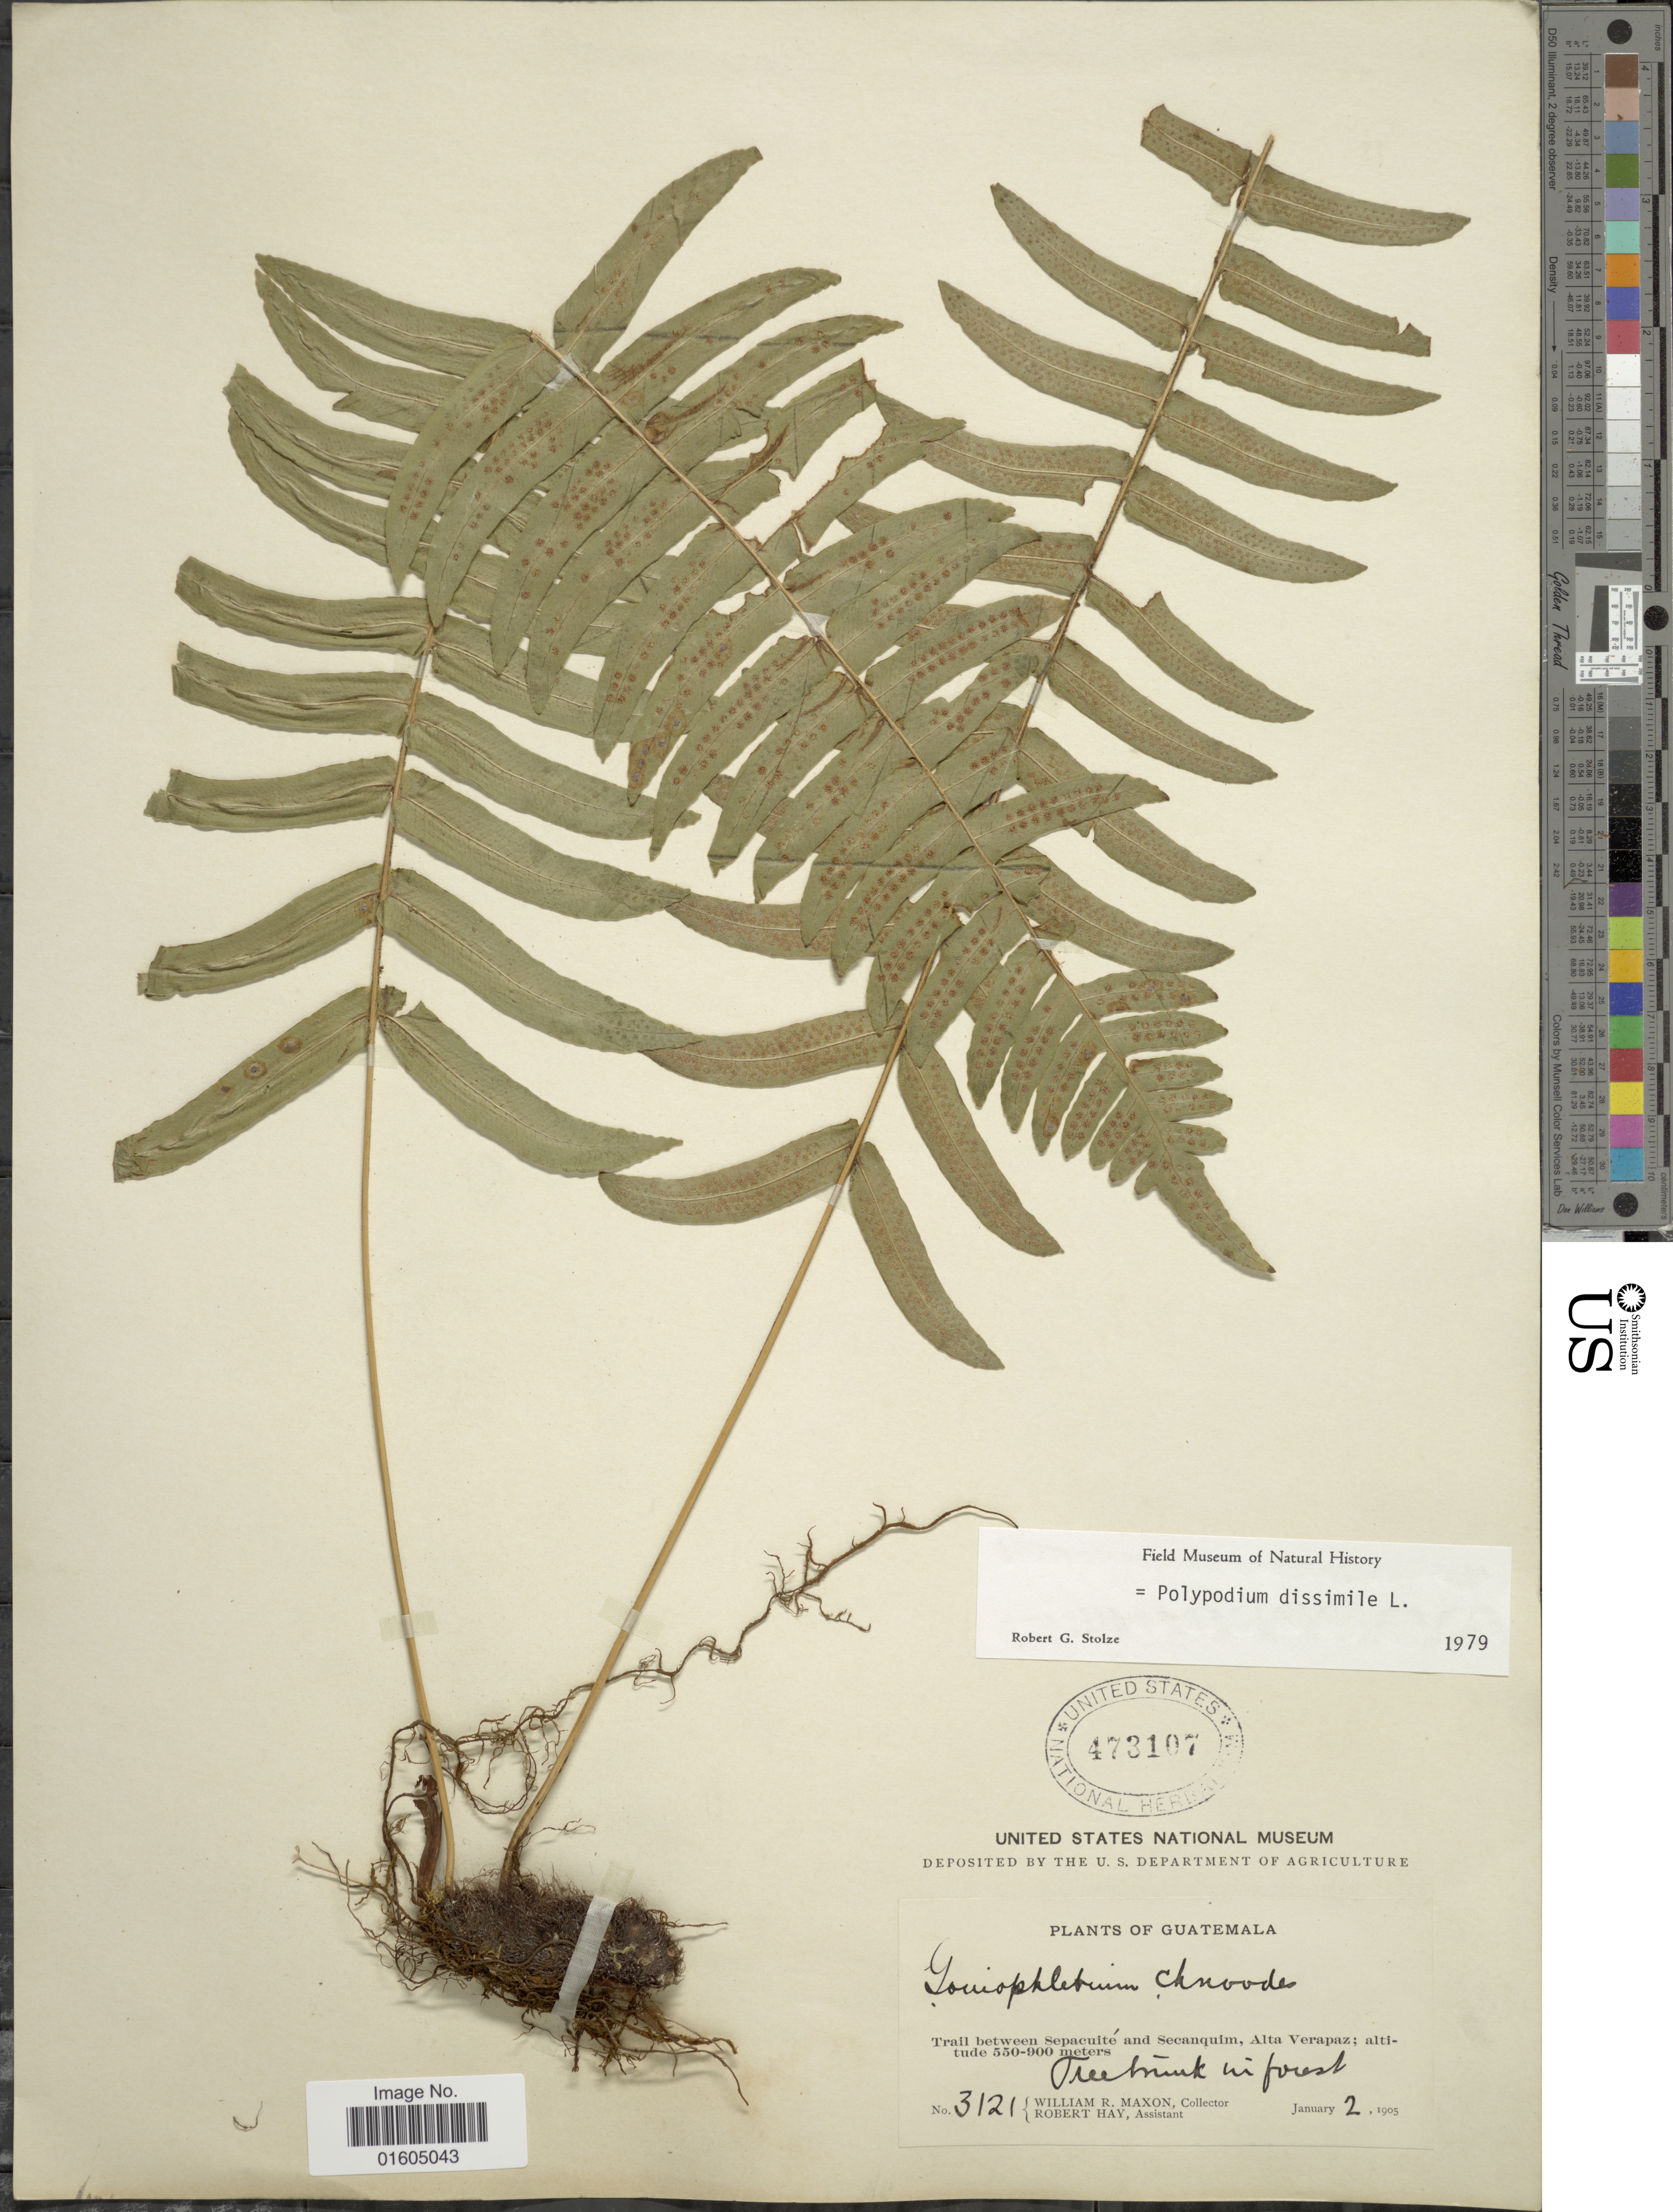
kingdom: Plantae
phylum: Tracheophyta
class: Polypodiopsida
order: Polypodiales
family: Polypodiaceae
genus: Serpocaulon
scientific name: Serpocaulon dissimile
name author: (L.) A.R. Sm.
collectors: W. R. Maxon & R. H. Hay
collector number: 312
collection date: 1905-01-02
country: Guatemala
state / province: Alta Verapaz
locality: Guatemala. Trail between Sepacuite and Secanquim, Alta Verapaz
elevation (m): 550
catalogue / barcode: US 473107